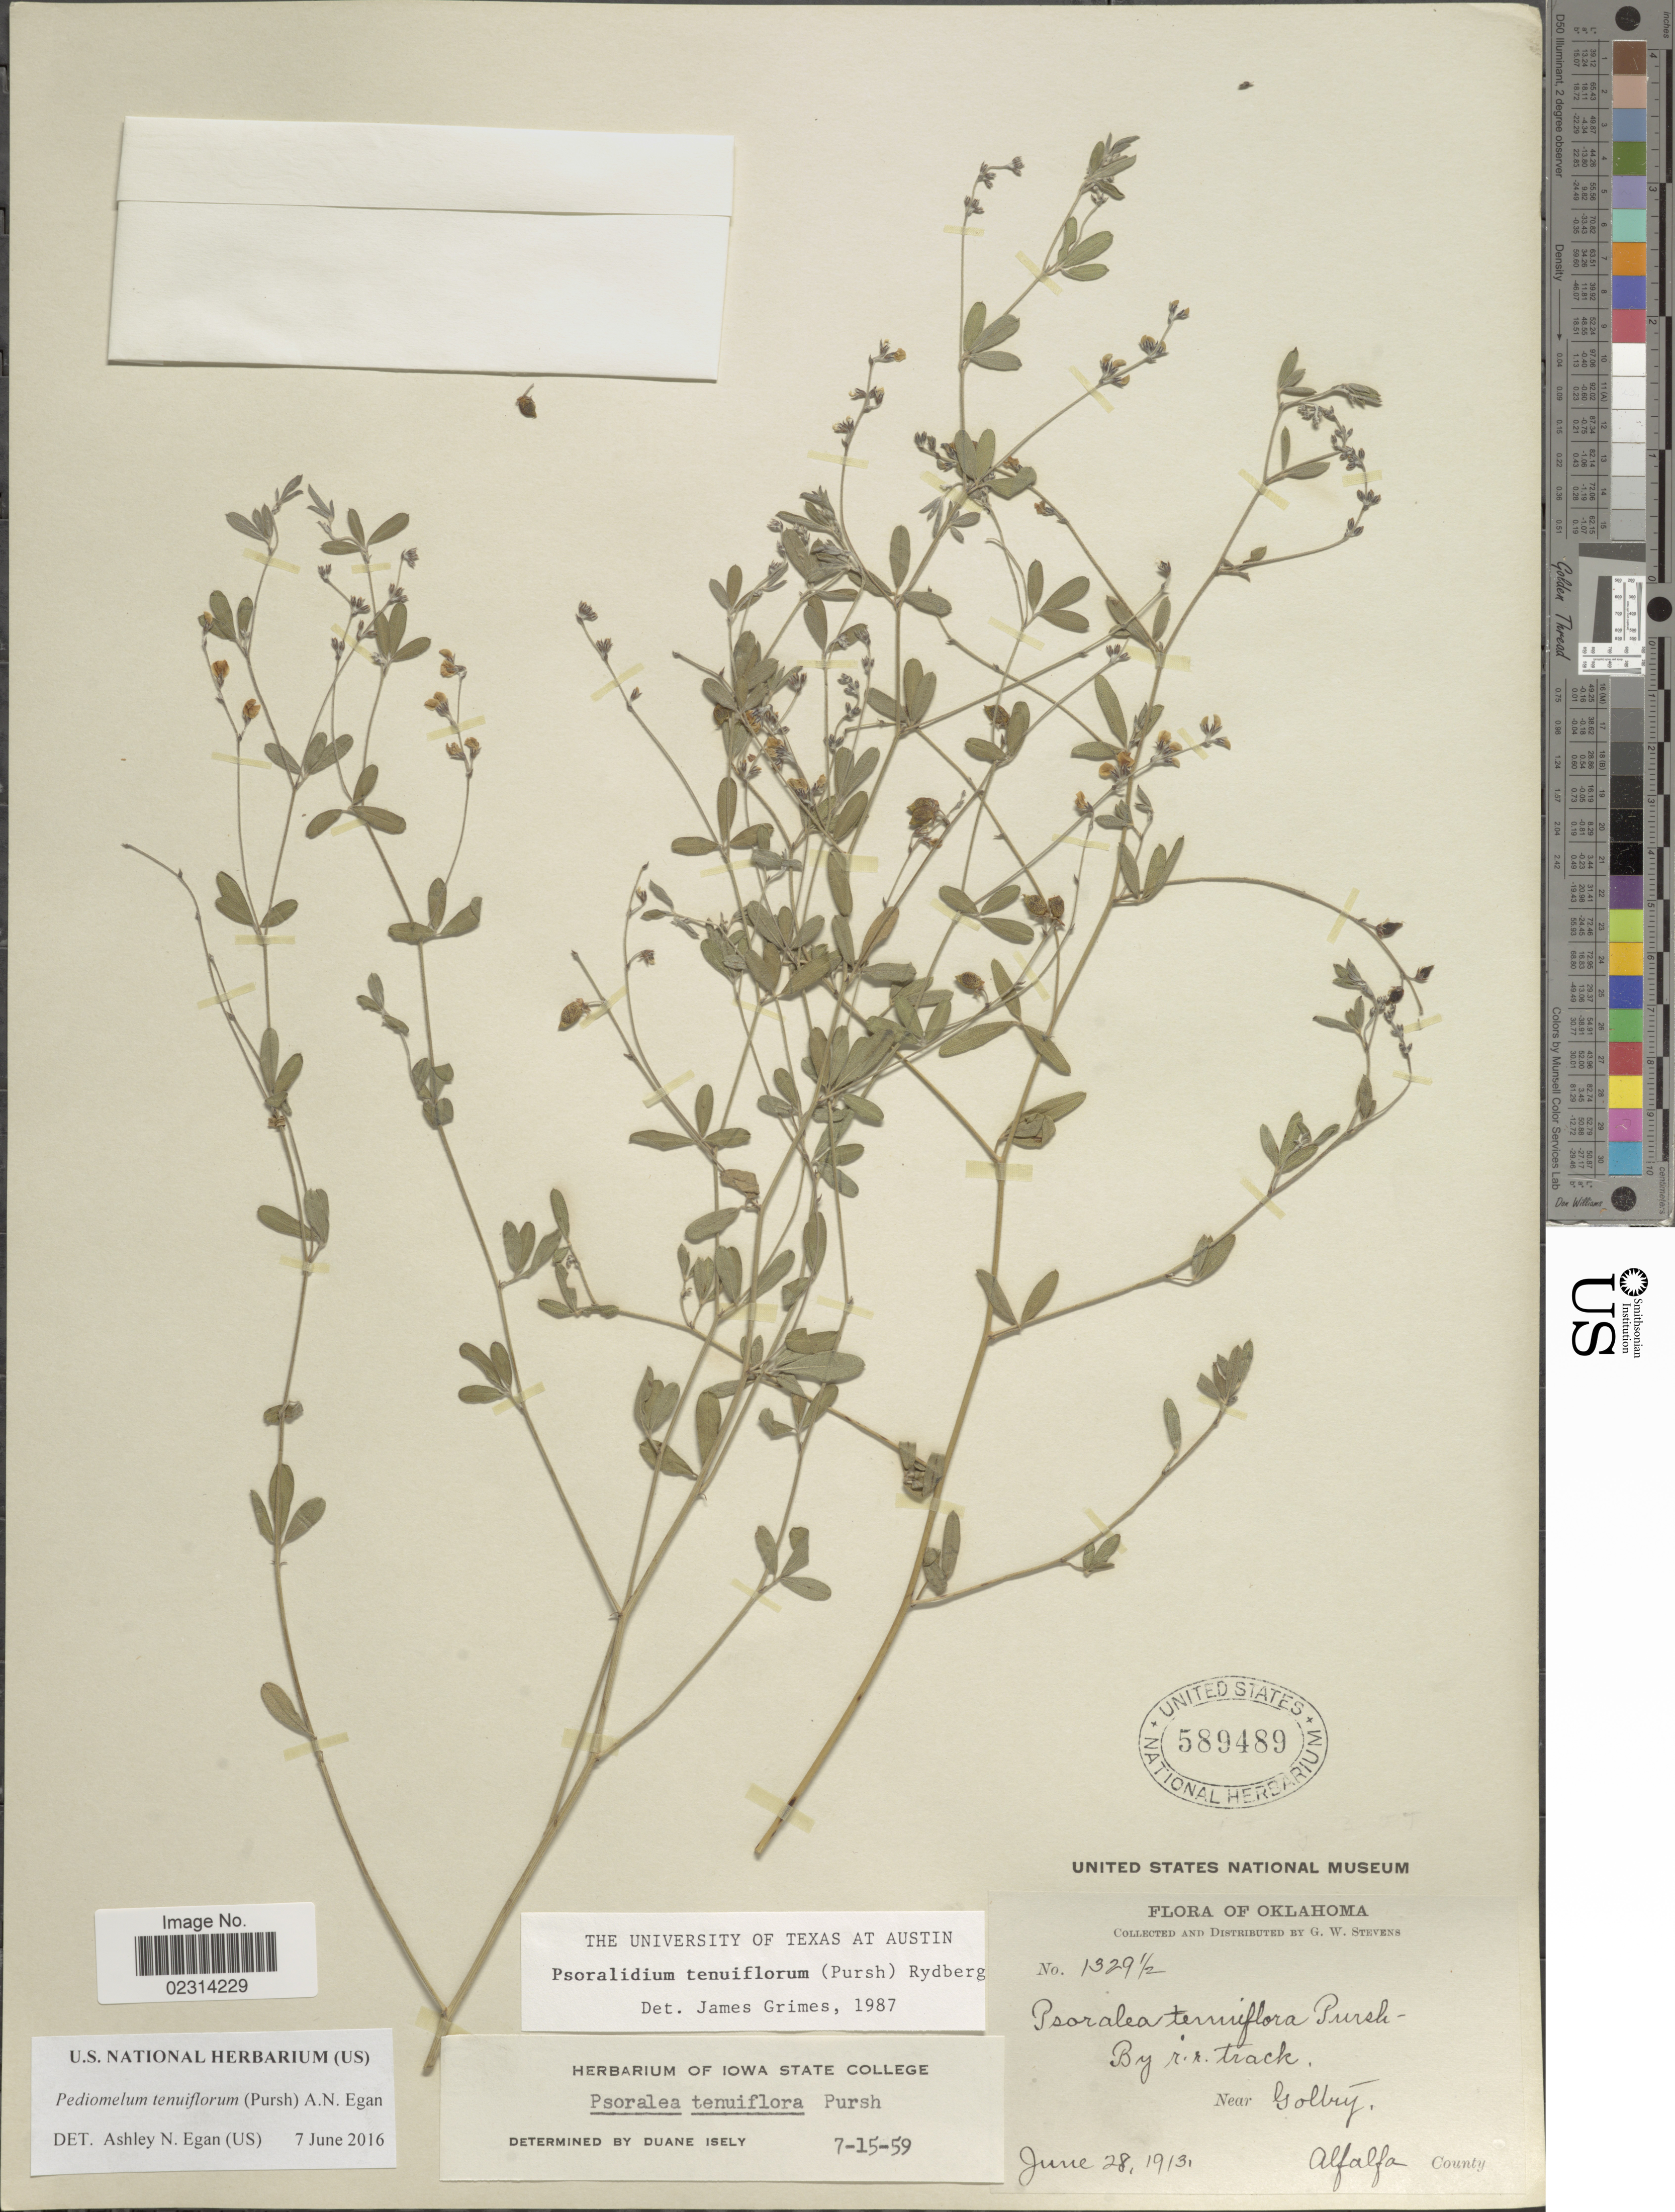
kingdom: Plantae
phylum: Tracheophyta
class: Magnoliopsida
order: Fabales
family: Fabaceae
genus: Psoralidium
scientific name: Psoralidium tenuiflorum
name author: (Pursh) Rydb.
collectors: G. W. Stevens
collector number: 1329½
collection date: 1913-06-28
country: United States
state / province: Oklahoma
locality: Near Goltry, Alfalfa County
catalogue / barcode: US 589489